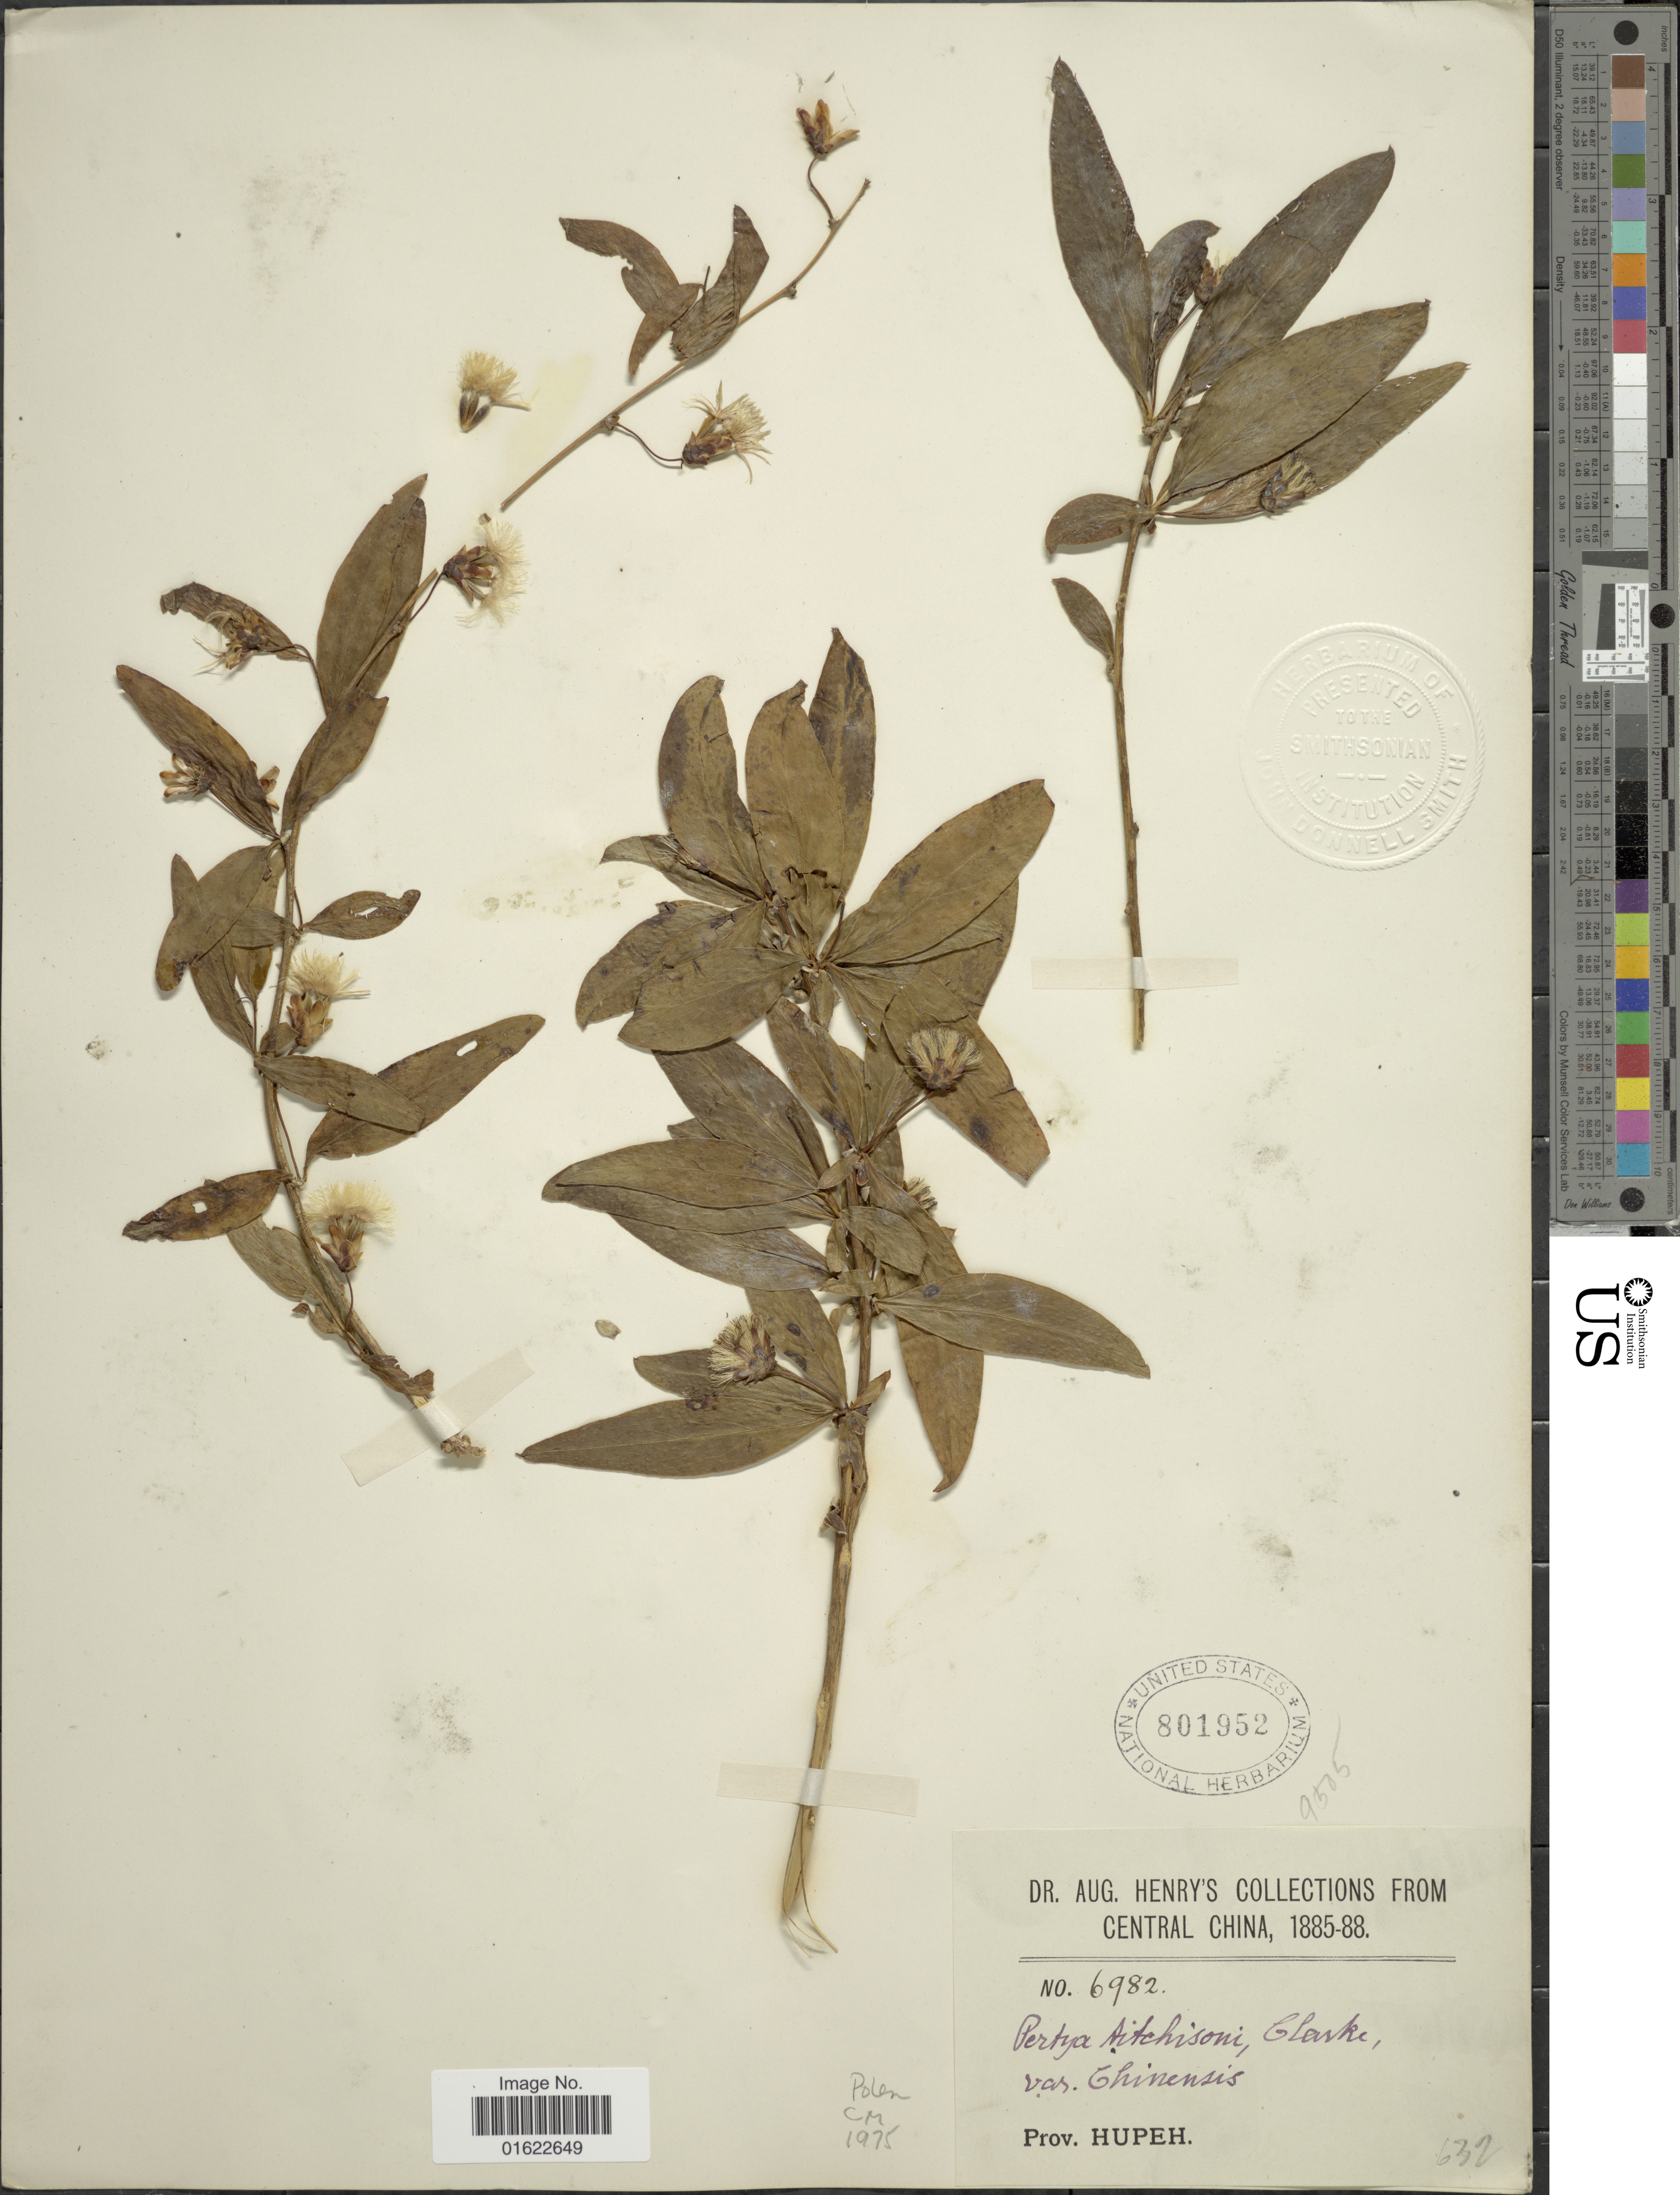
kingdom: Plantae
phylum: Tracheophyta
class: Magnoliopsida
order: Asterales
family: Asteraceae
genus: Pertya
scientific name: Pertya aitchisonii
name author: C.B. Clarke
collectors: A. Henry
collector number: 6982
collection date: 1885/1888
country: China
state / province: Hubei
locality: Central China, Prov. Hupeh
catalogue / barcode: US 801952